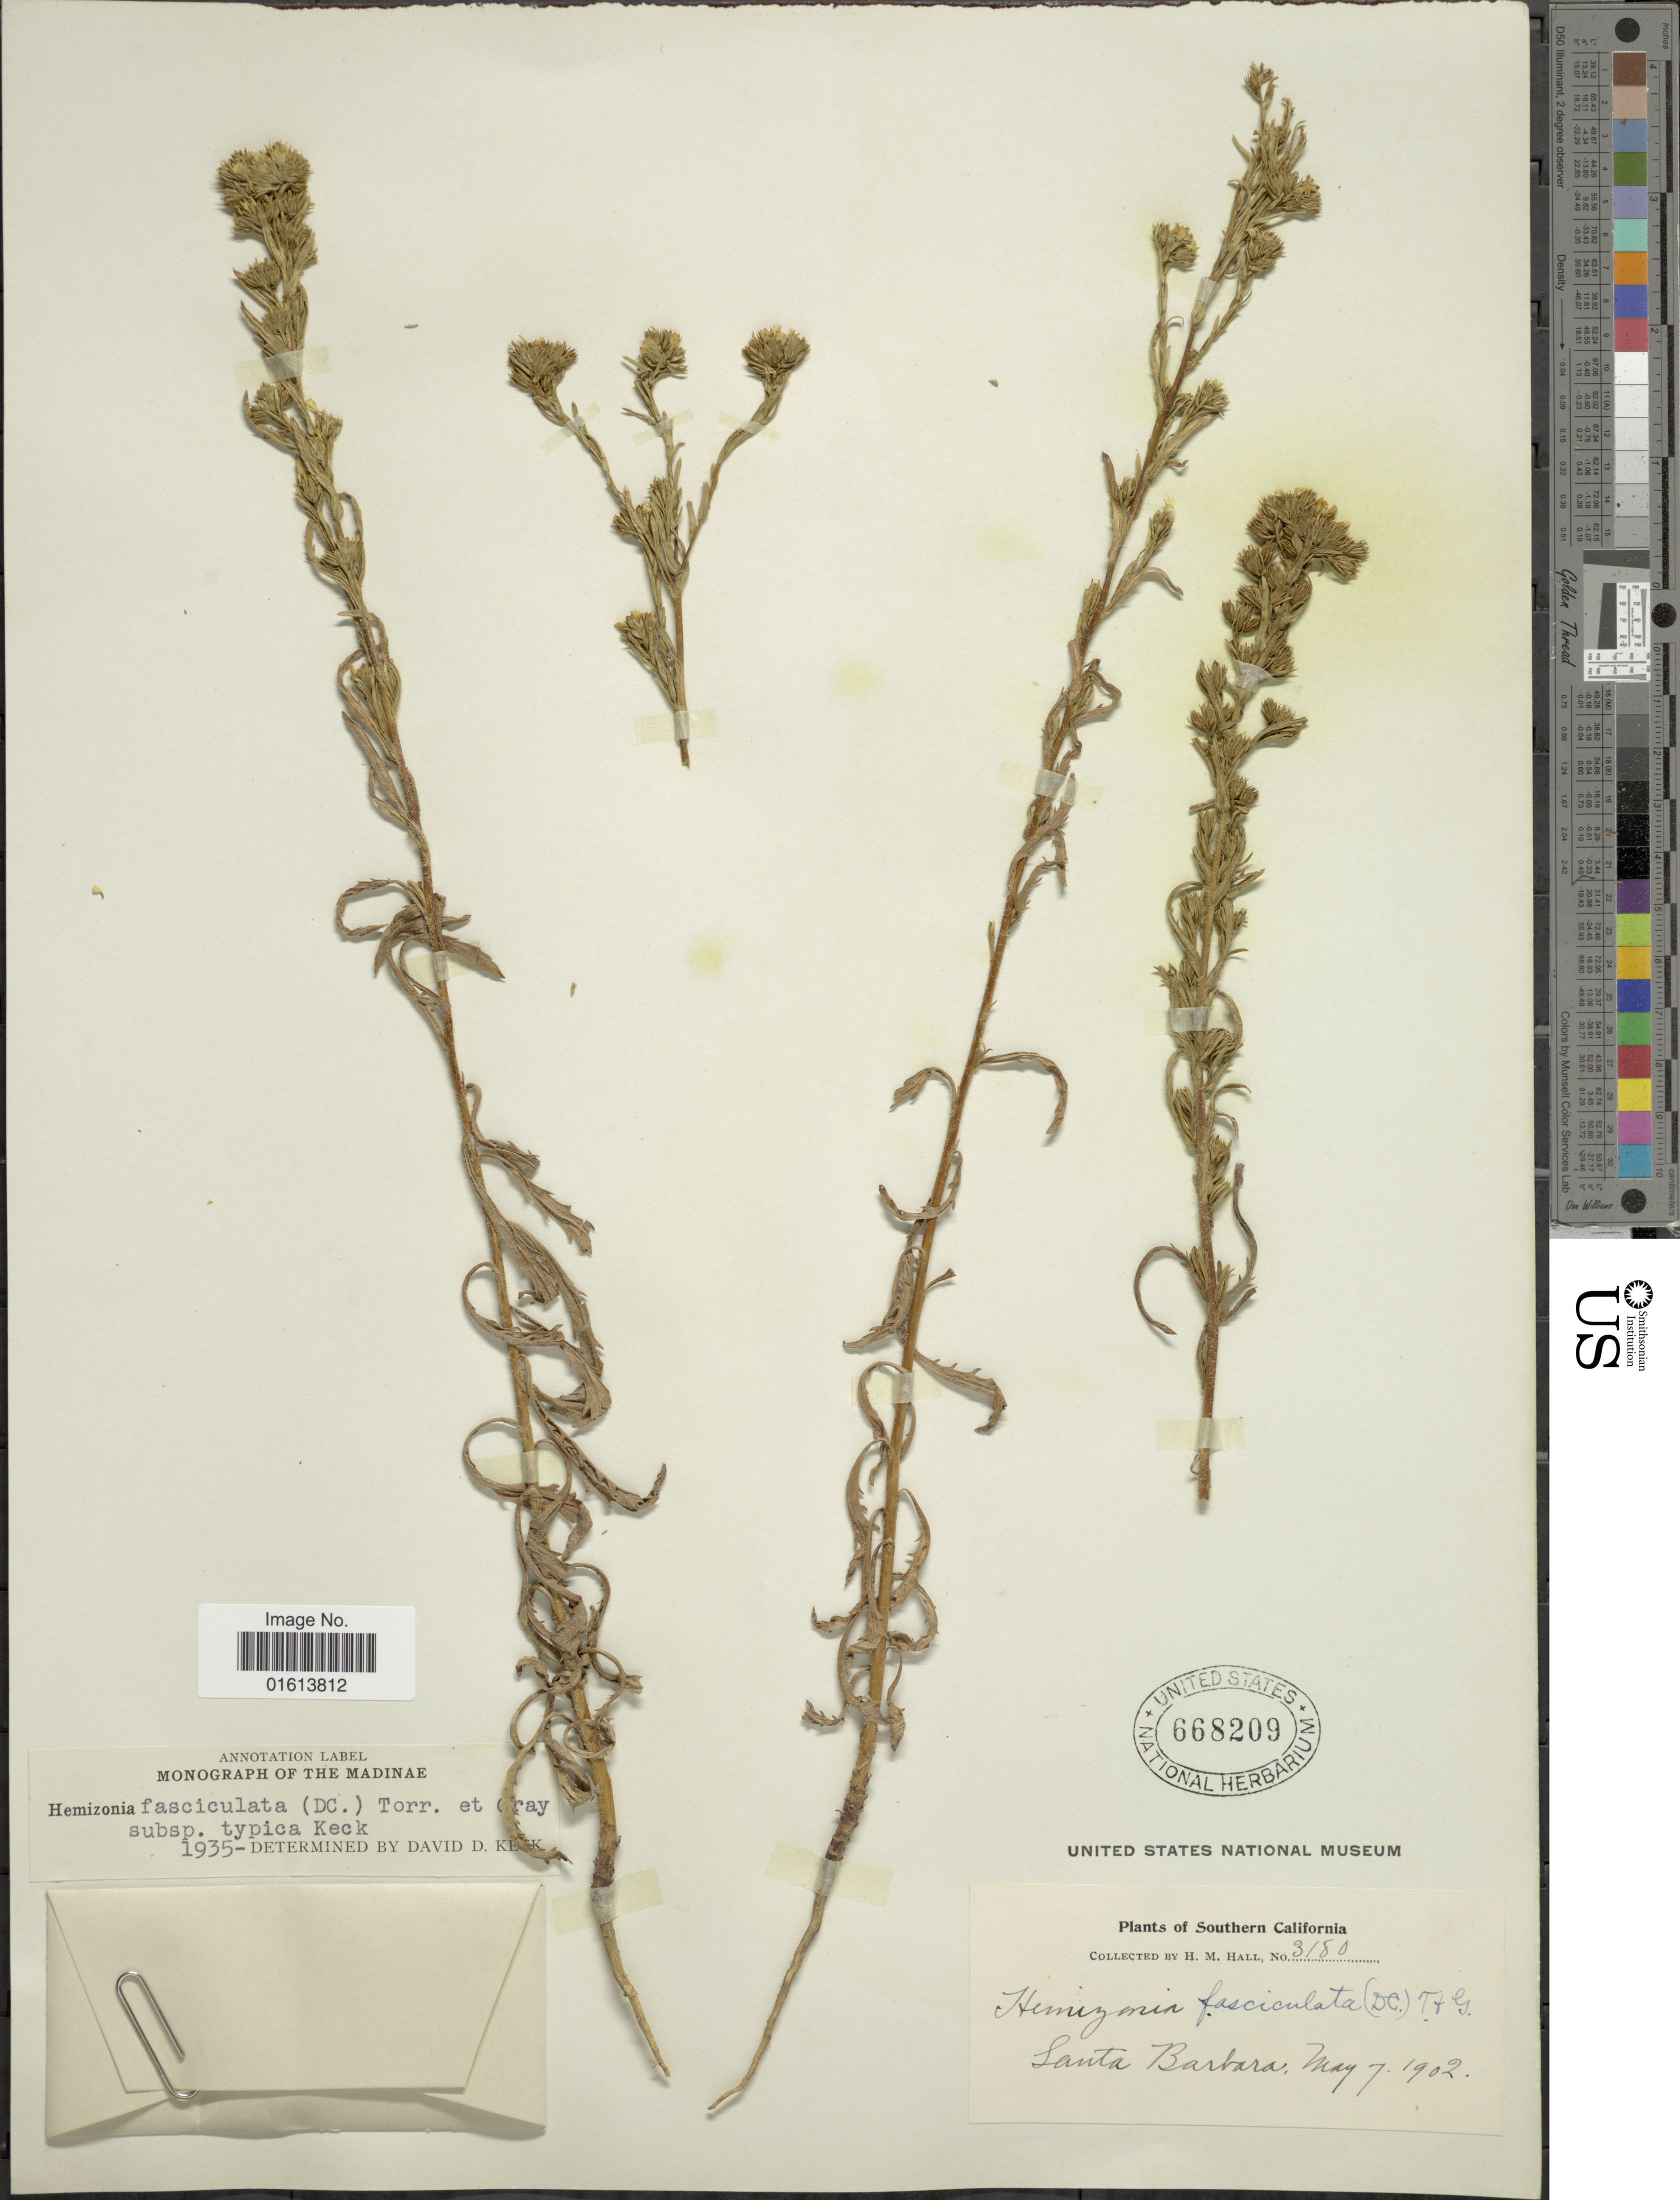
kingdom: Plantae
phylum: Tracheophyta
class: Magnoliopsida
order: Asterales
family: Asteraceae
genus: Deinandra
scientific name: Deinandra fasciculata subsp. fasciculata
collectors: H. M. Hall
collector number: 3180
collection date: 1902-05-07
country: United States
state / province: California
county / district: Santa Barbara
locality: Southern California. Santa Barbara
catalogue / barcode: US 668209